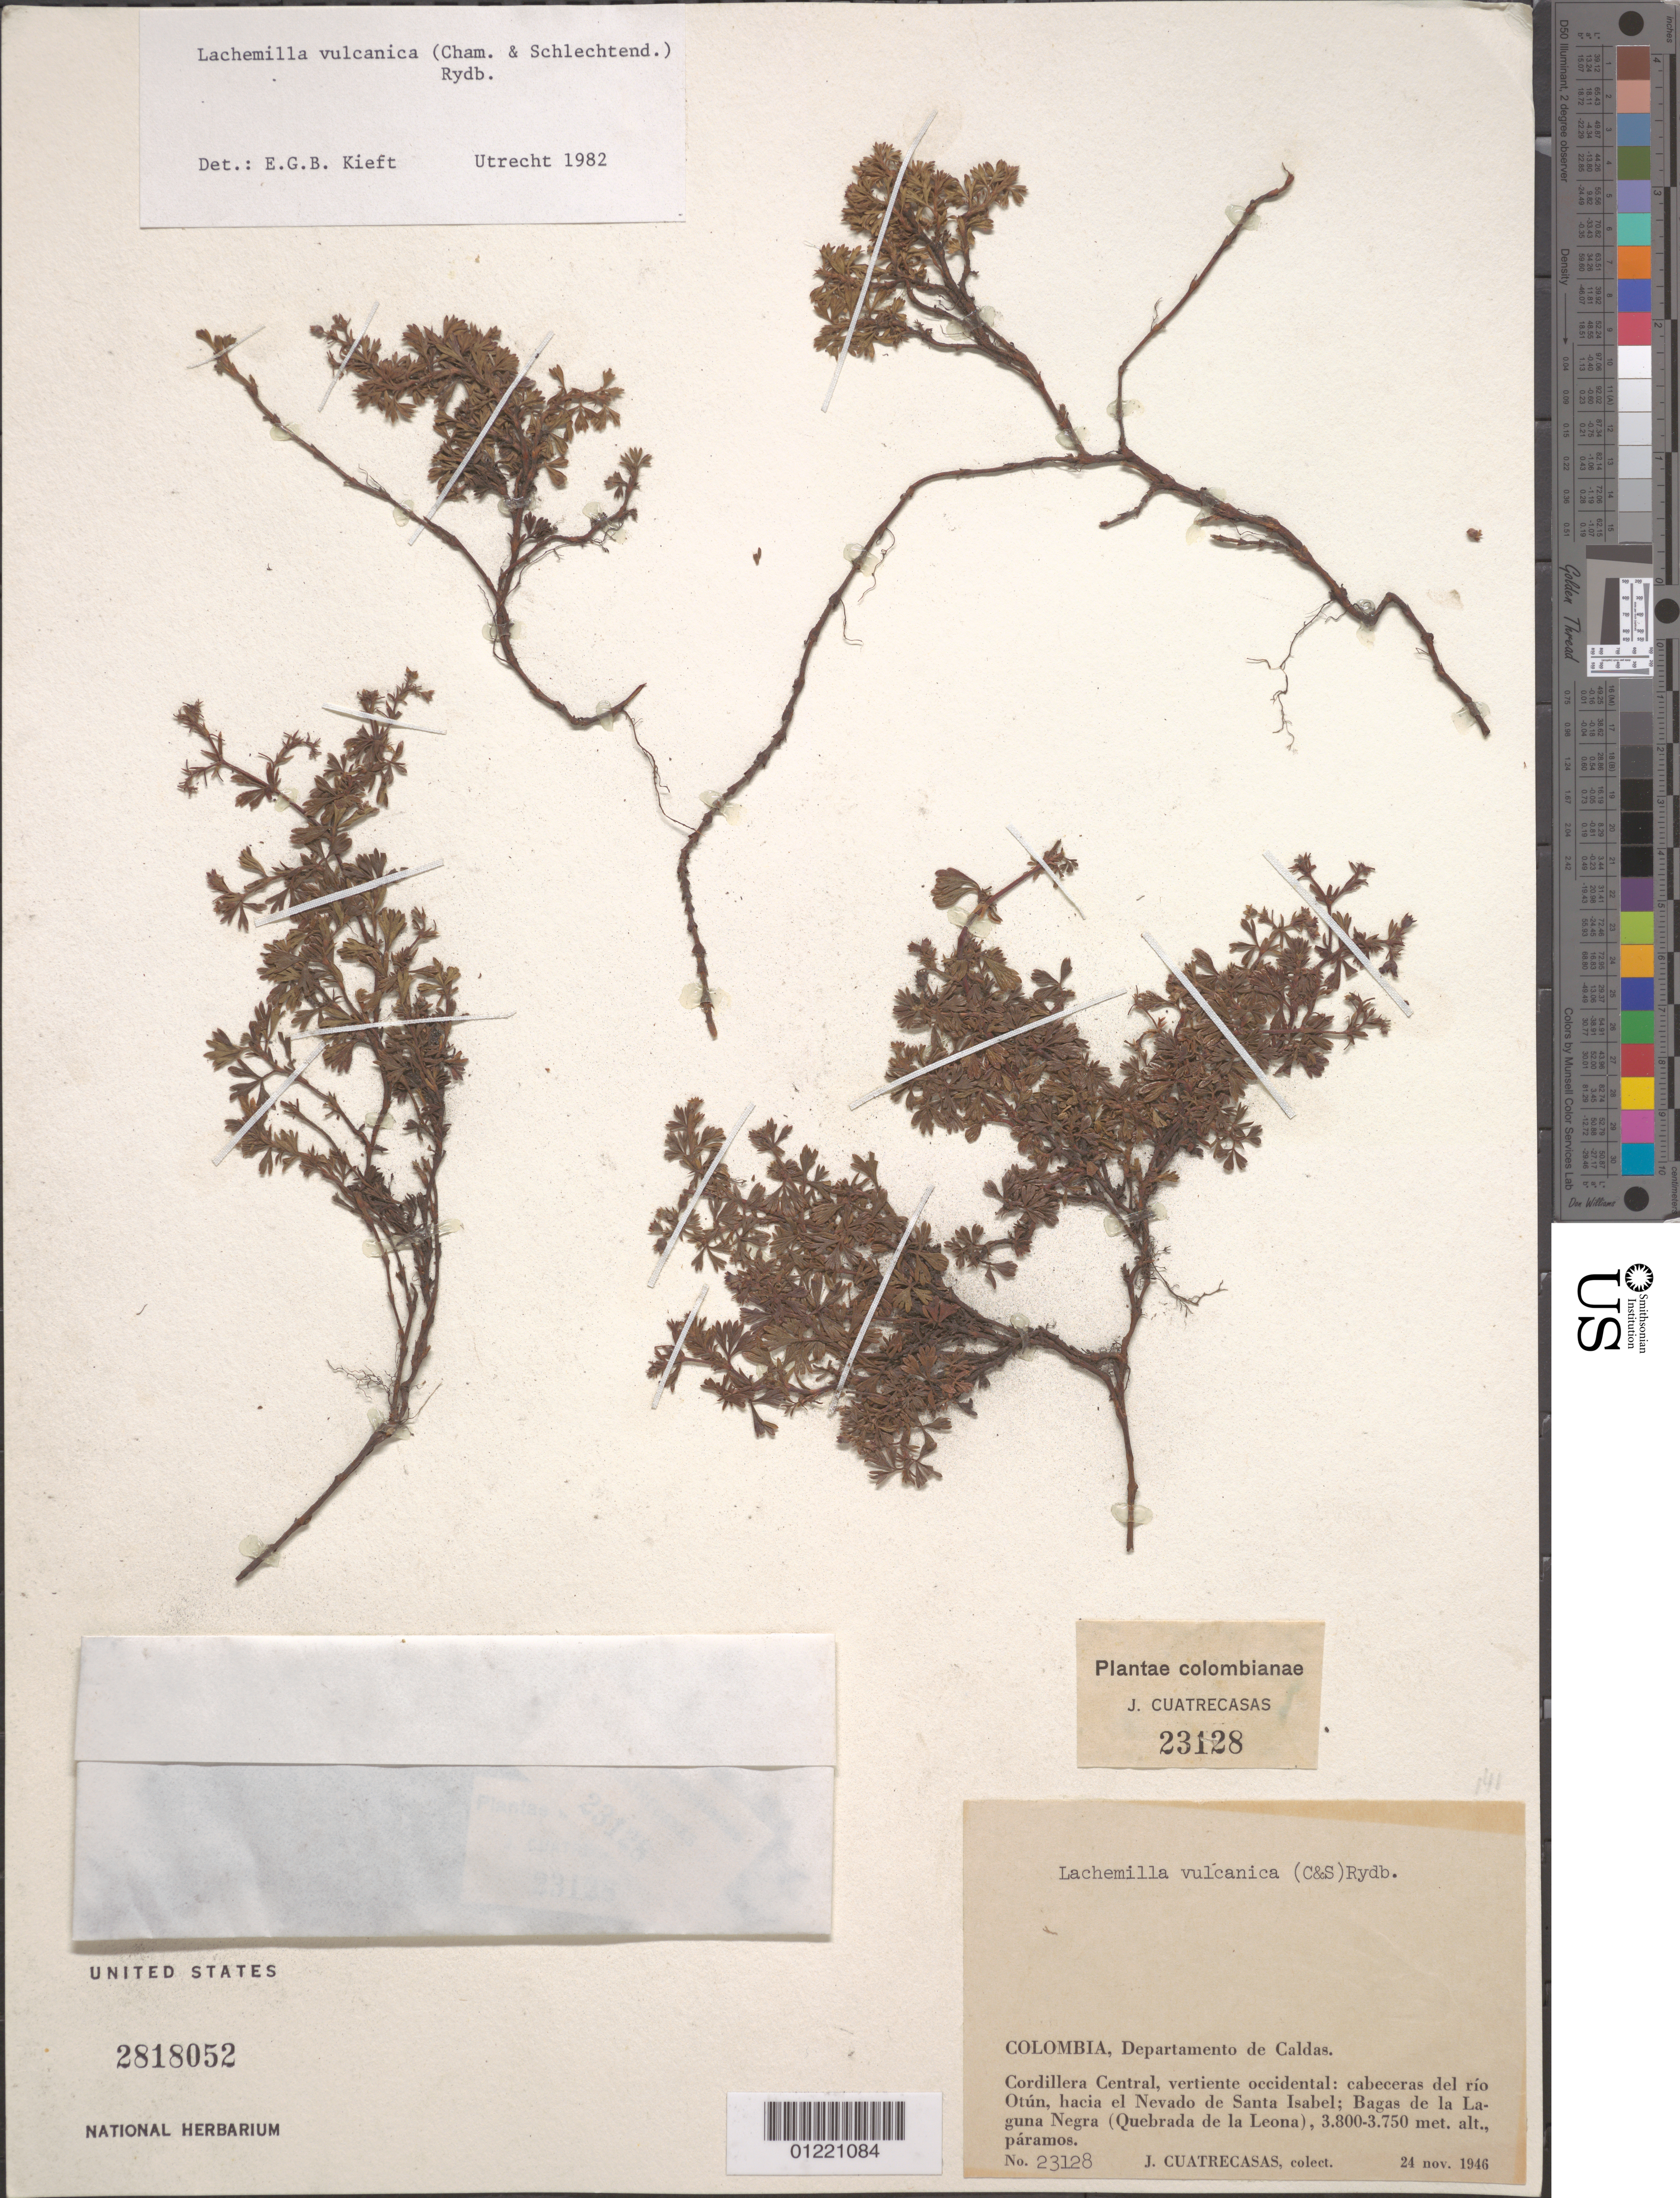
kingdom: Plantae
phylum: Tracheophyta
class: Magnoliopsida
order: Rosales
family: Rosaceae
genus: Lachemilla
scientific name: Lachemilla vulcanica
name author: (Cham. & Schltdl.) Rydb.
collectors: J. Cuatrecasas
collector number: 23128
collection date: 1946-11-24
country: Colombia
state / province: Caldas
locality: Cordillera Central, vertiente occidental: cabeceras del rio Otun, hacia el Nevado de Santa Isabel; Bagas de la Laguna Negra (Quebrada de la Leona)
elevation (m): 3750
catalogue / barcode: US 2818052